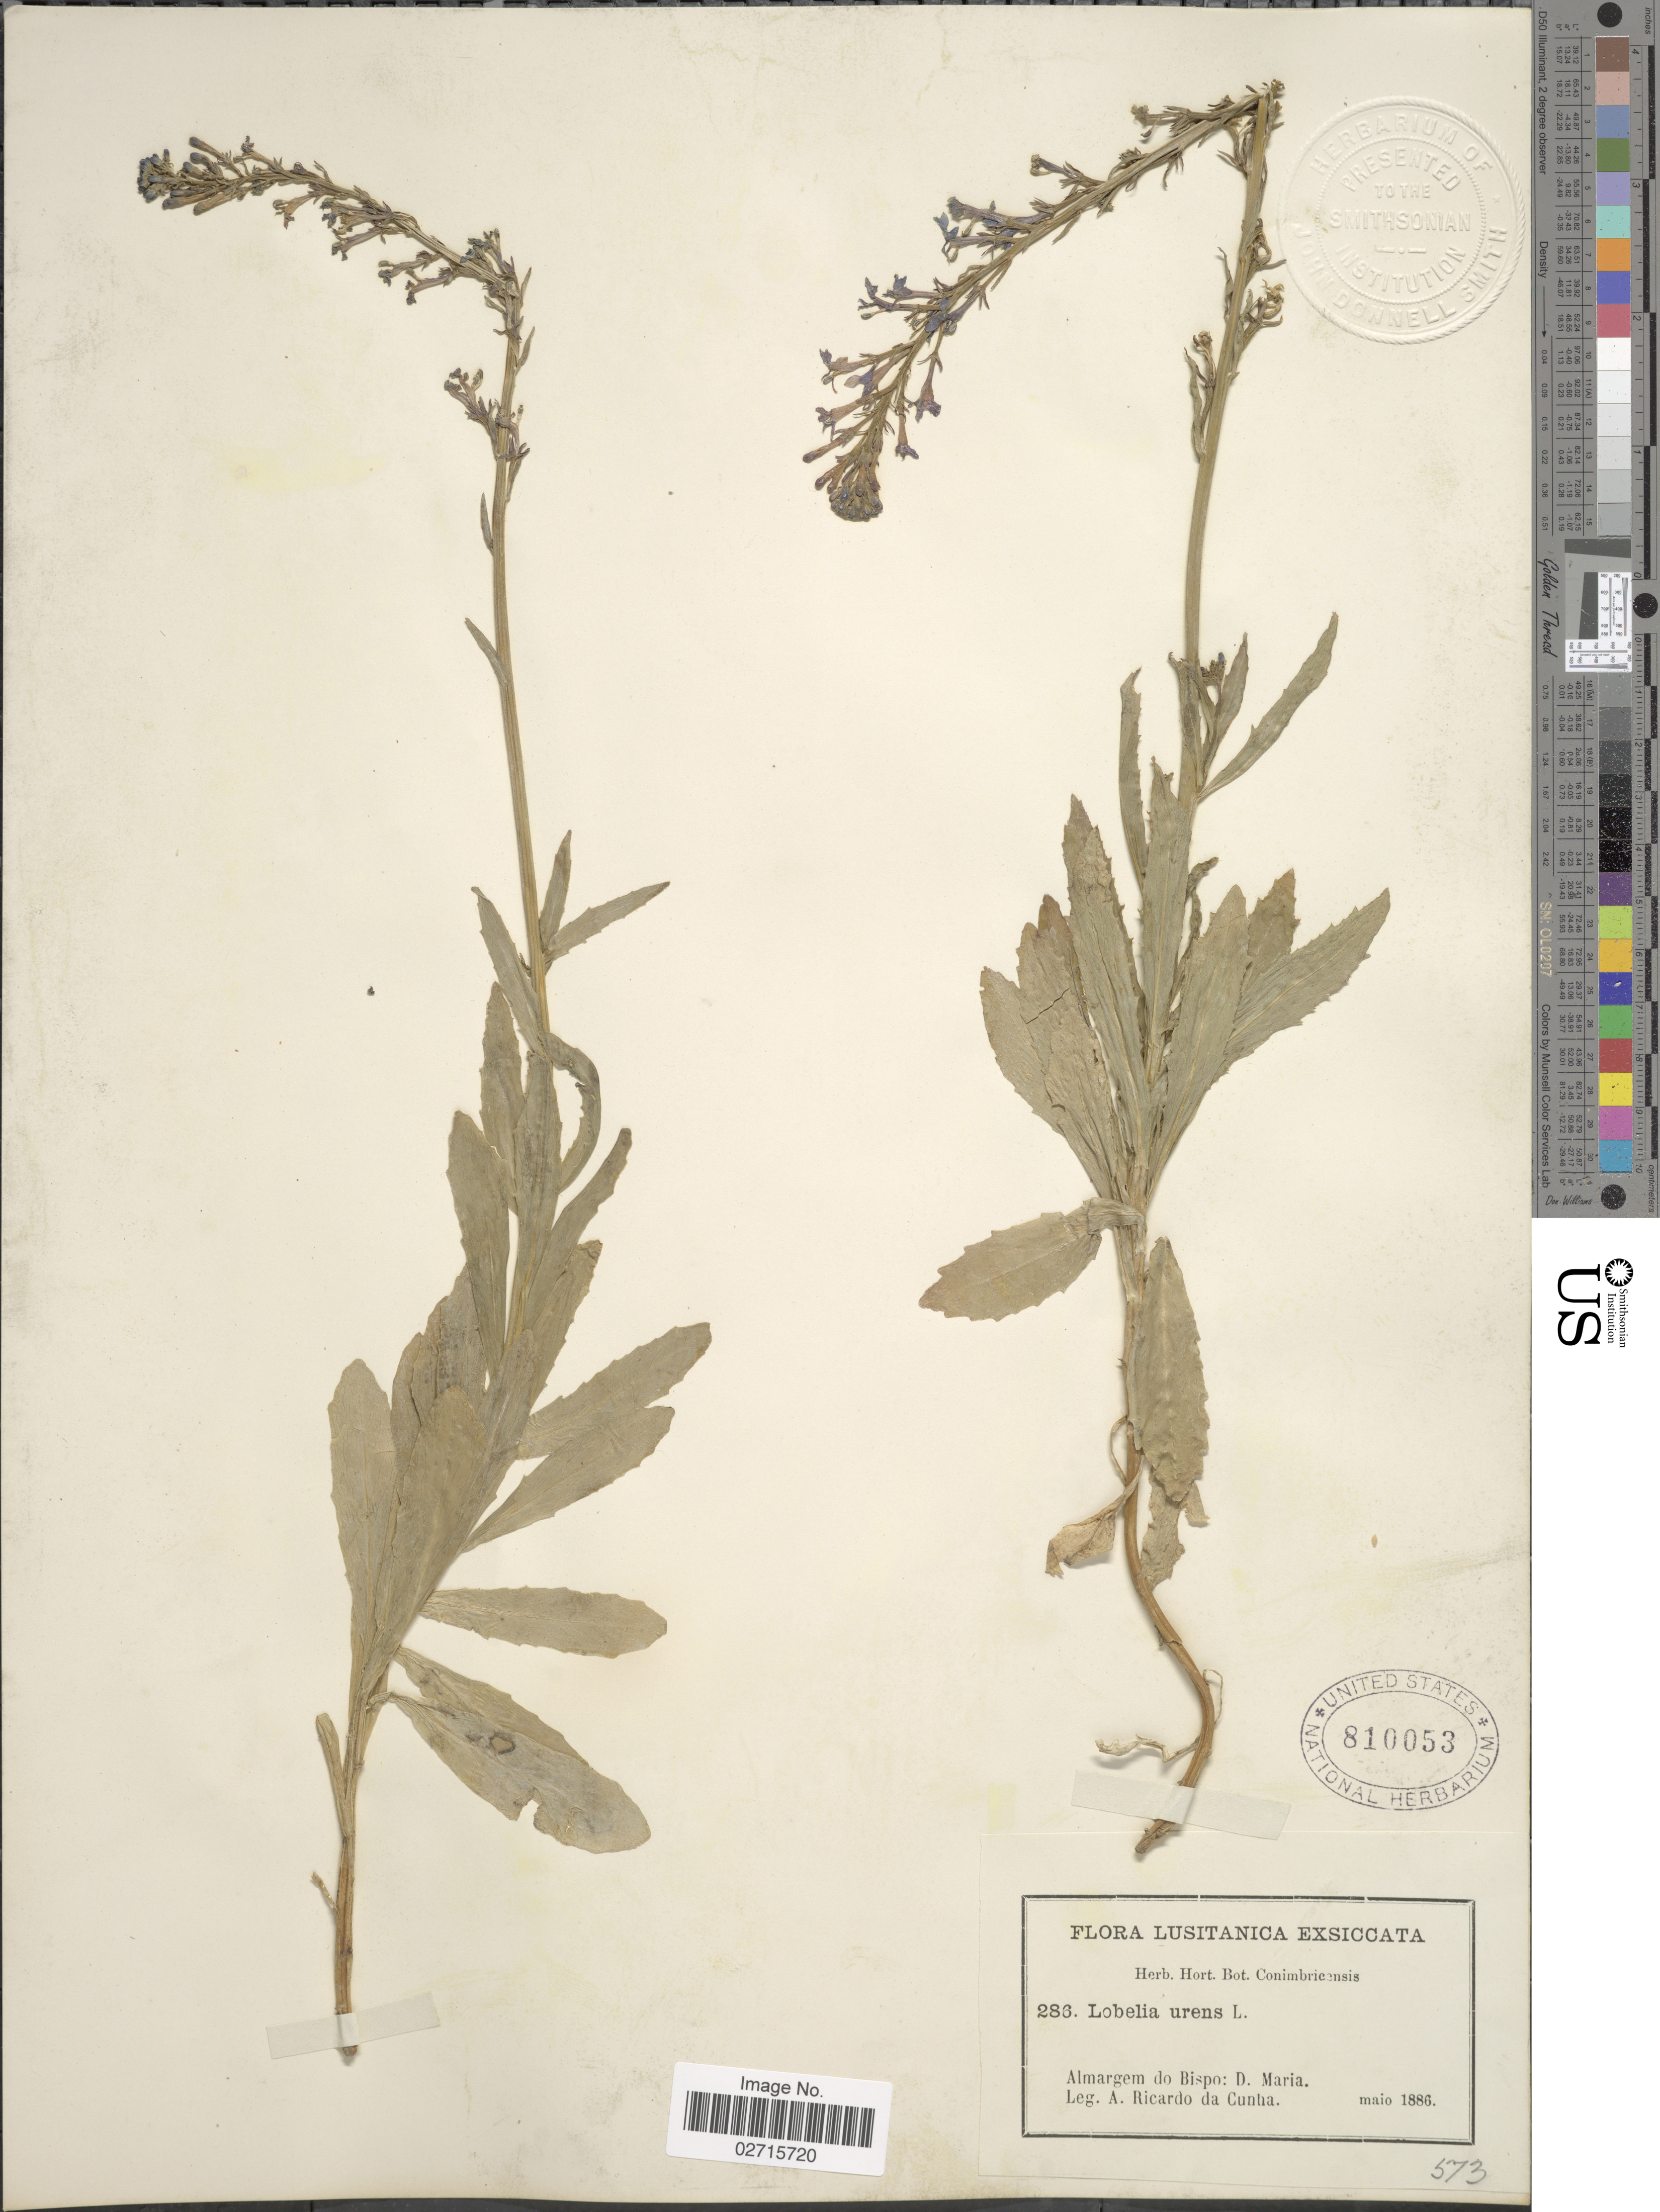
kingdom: Plantae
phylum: Tracheophyta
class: Magnoliopsida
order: Asterales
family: Campanulaceae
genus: Lobelia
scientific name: Lobelia urens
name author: L.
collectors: A. Da Cunha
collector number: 286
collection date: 1886-05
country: Portugal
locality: Lusitanica Exsiccata. Almargem do Bispo: D. Maria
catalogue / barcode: US 810053